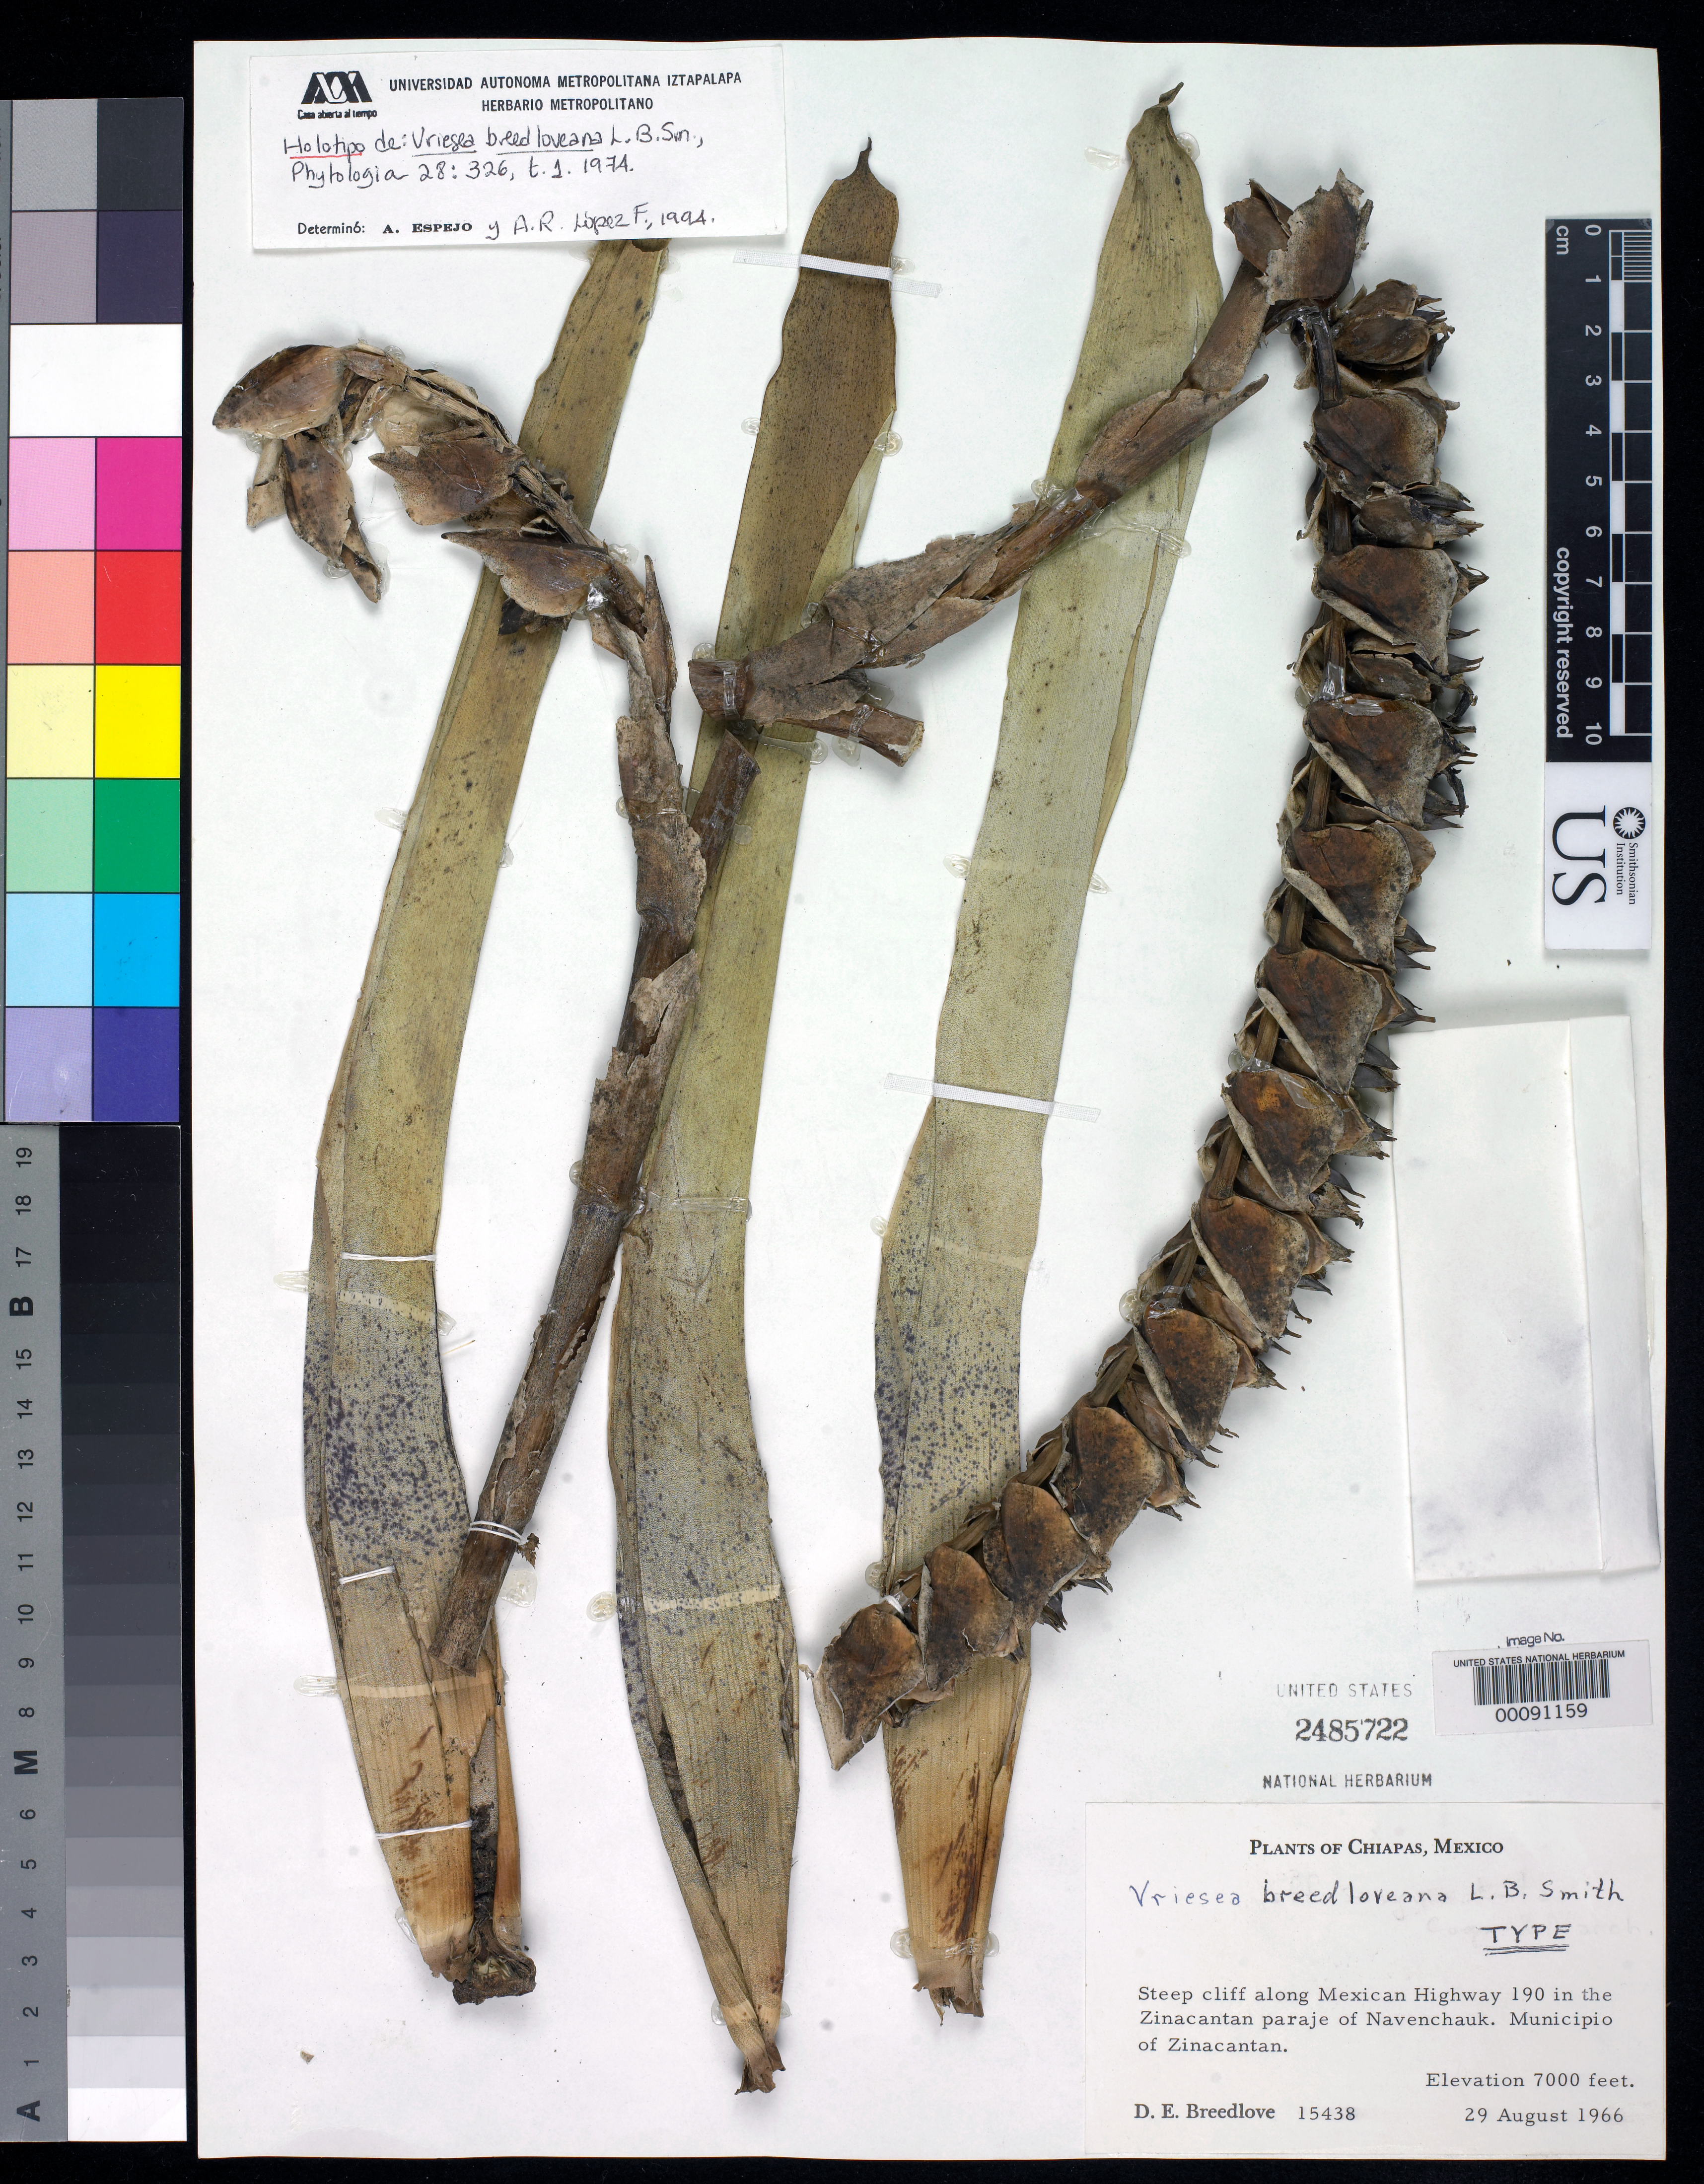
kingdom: Plantae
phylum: Tracheophyta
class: Liliopsida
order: Poales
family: Bromeliaceae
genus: Vriesea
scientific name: Vriesea breedloveana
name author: L.B. Sm.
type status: Holotype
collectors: D. E. Breedlove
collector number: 15438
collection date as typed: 29 Aug 1966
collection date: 1966-08-29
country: Mexico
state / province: Chiapas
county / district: Zinacantan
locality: Zinacantan, Navenchauk.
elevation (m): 2100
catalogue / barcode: US 2485722